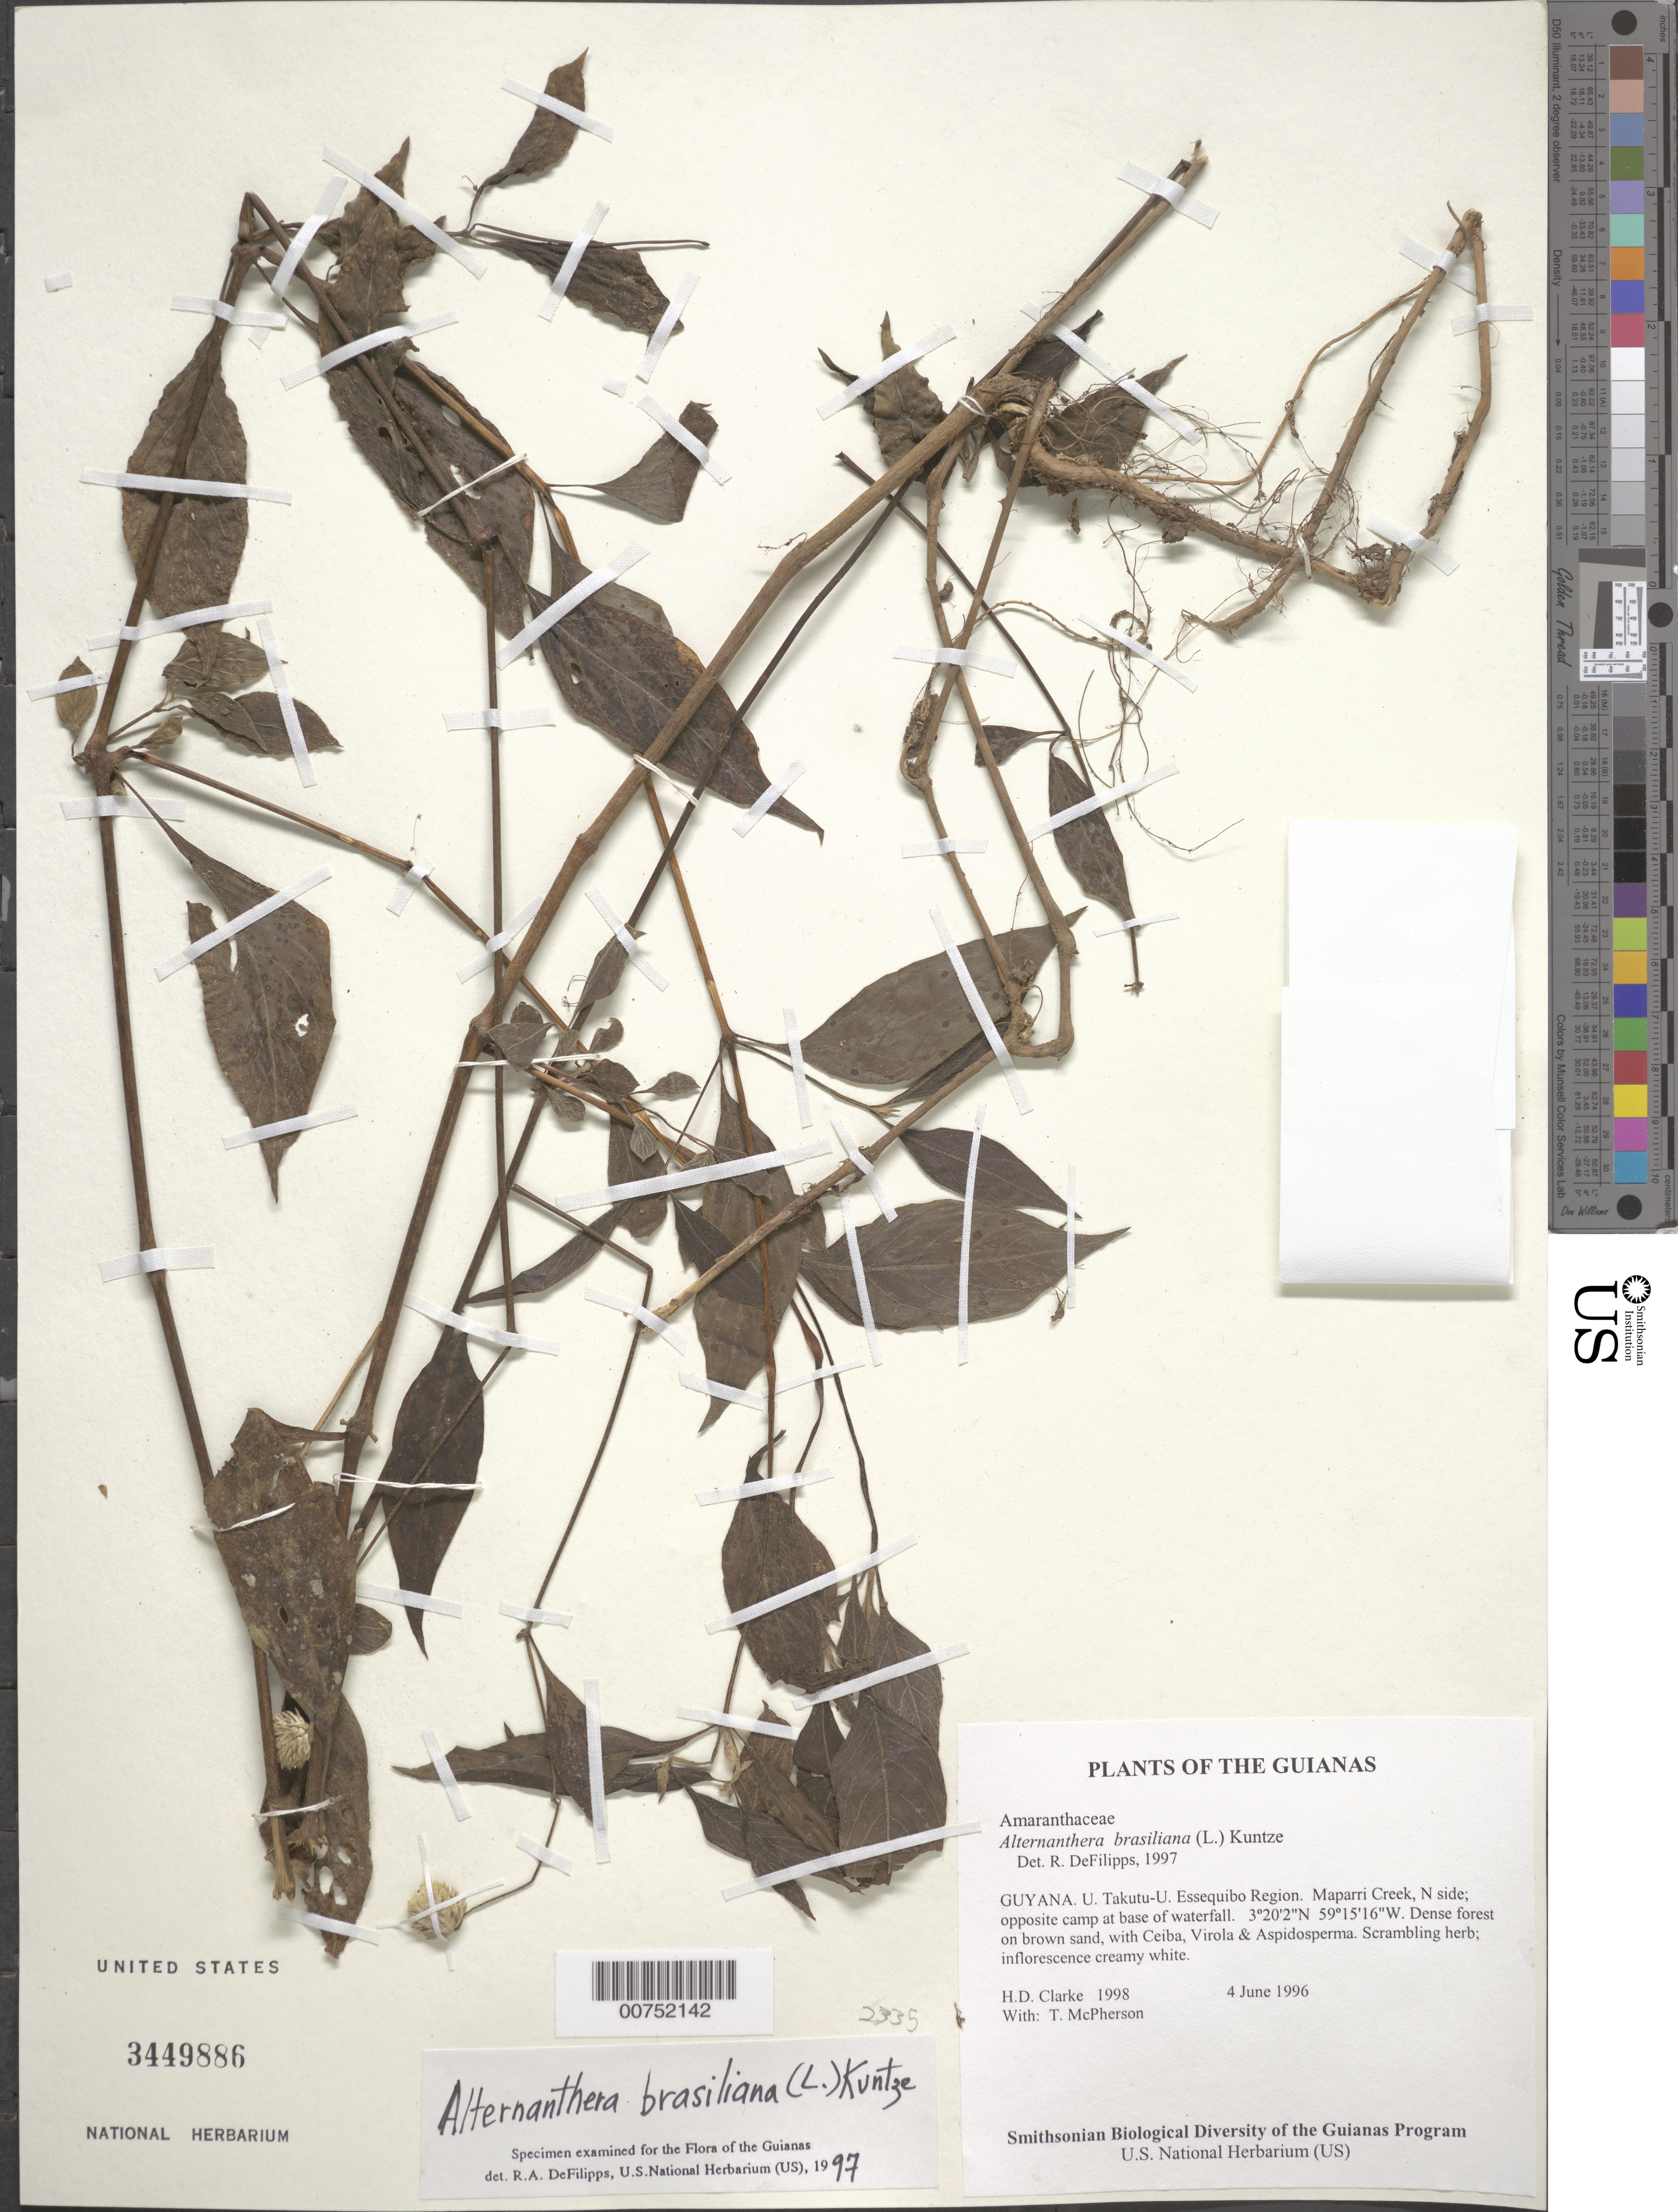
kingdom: Plantae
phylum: Tracheophyta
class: Magnoliopsida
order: Caryophyllales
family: Amaranthaceae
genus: Alternanthera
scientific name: Alternanthera brasiliana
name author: (L.) Kuntze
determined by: DeFilipps, R. A.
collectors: H. D. Clarke & T. McPherson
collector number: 1998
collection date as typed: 5 June 1996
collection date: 1996-06-05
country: Guyana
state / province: U. Takutu-U. Essequibo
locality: Maparri Creek, N side; opposite camp at base of waterfall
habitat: Streamside vegetation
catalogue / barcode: US 3449886